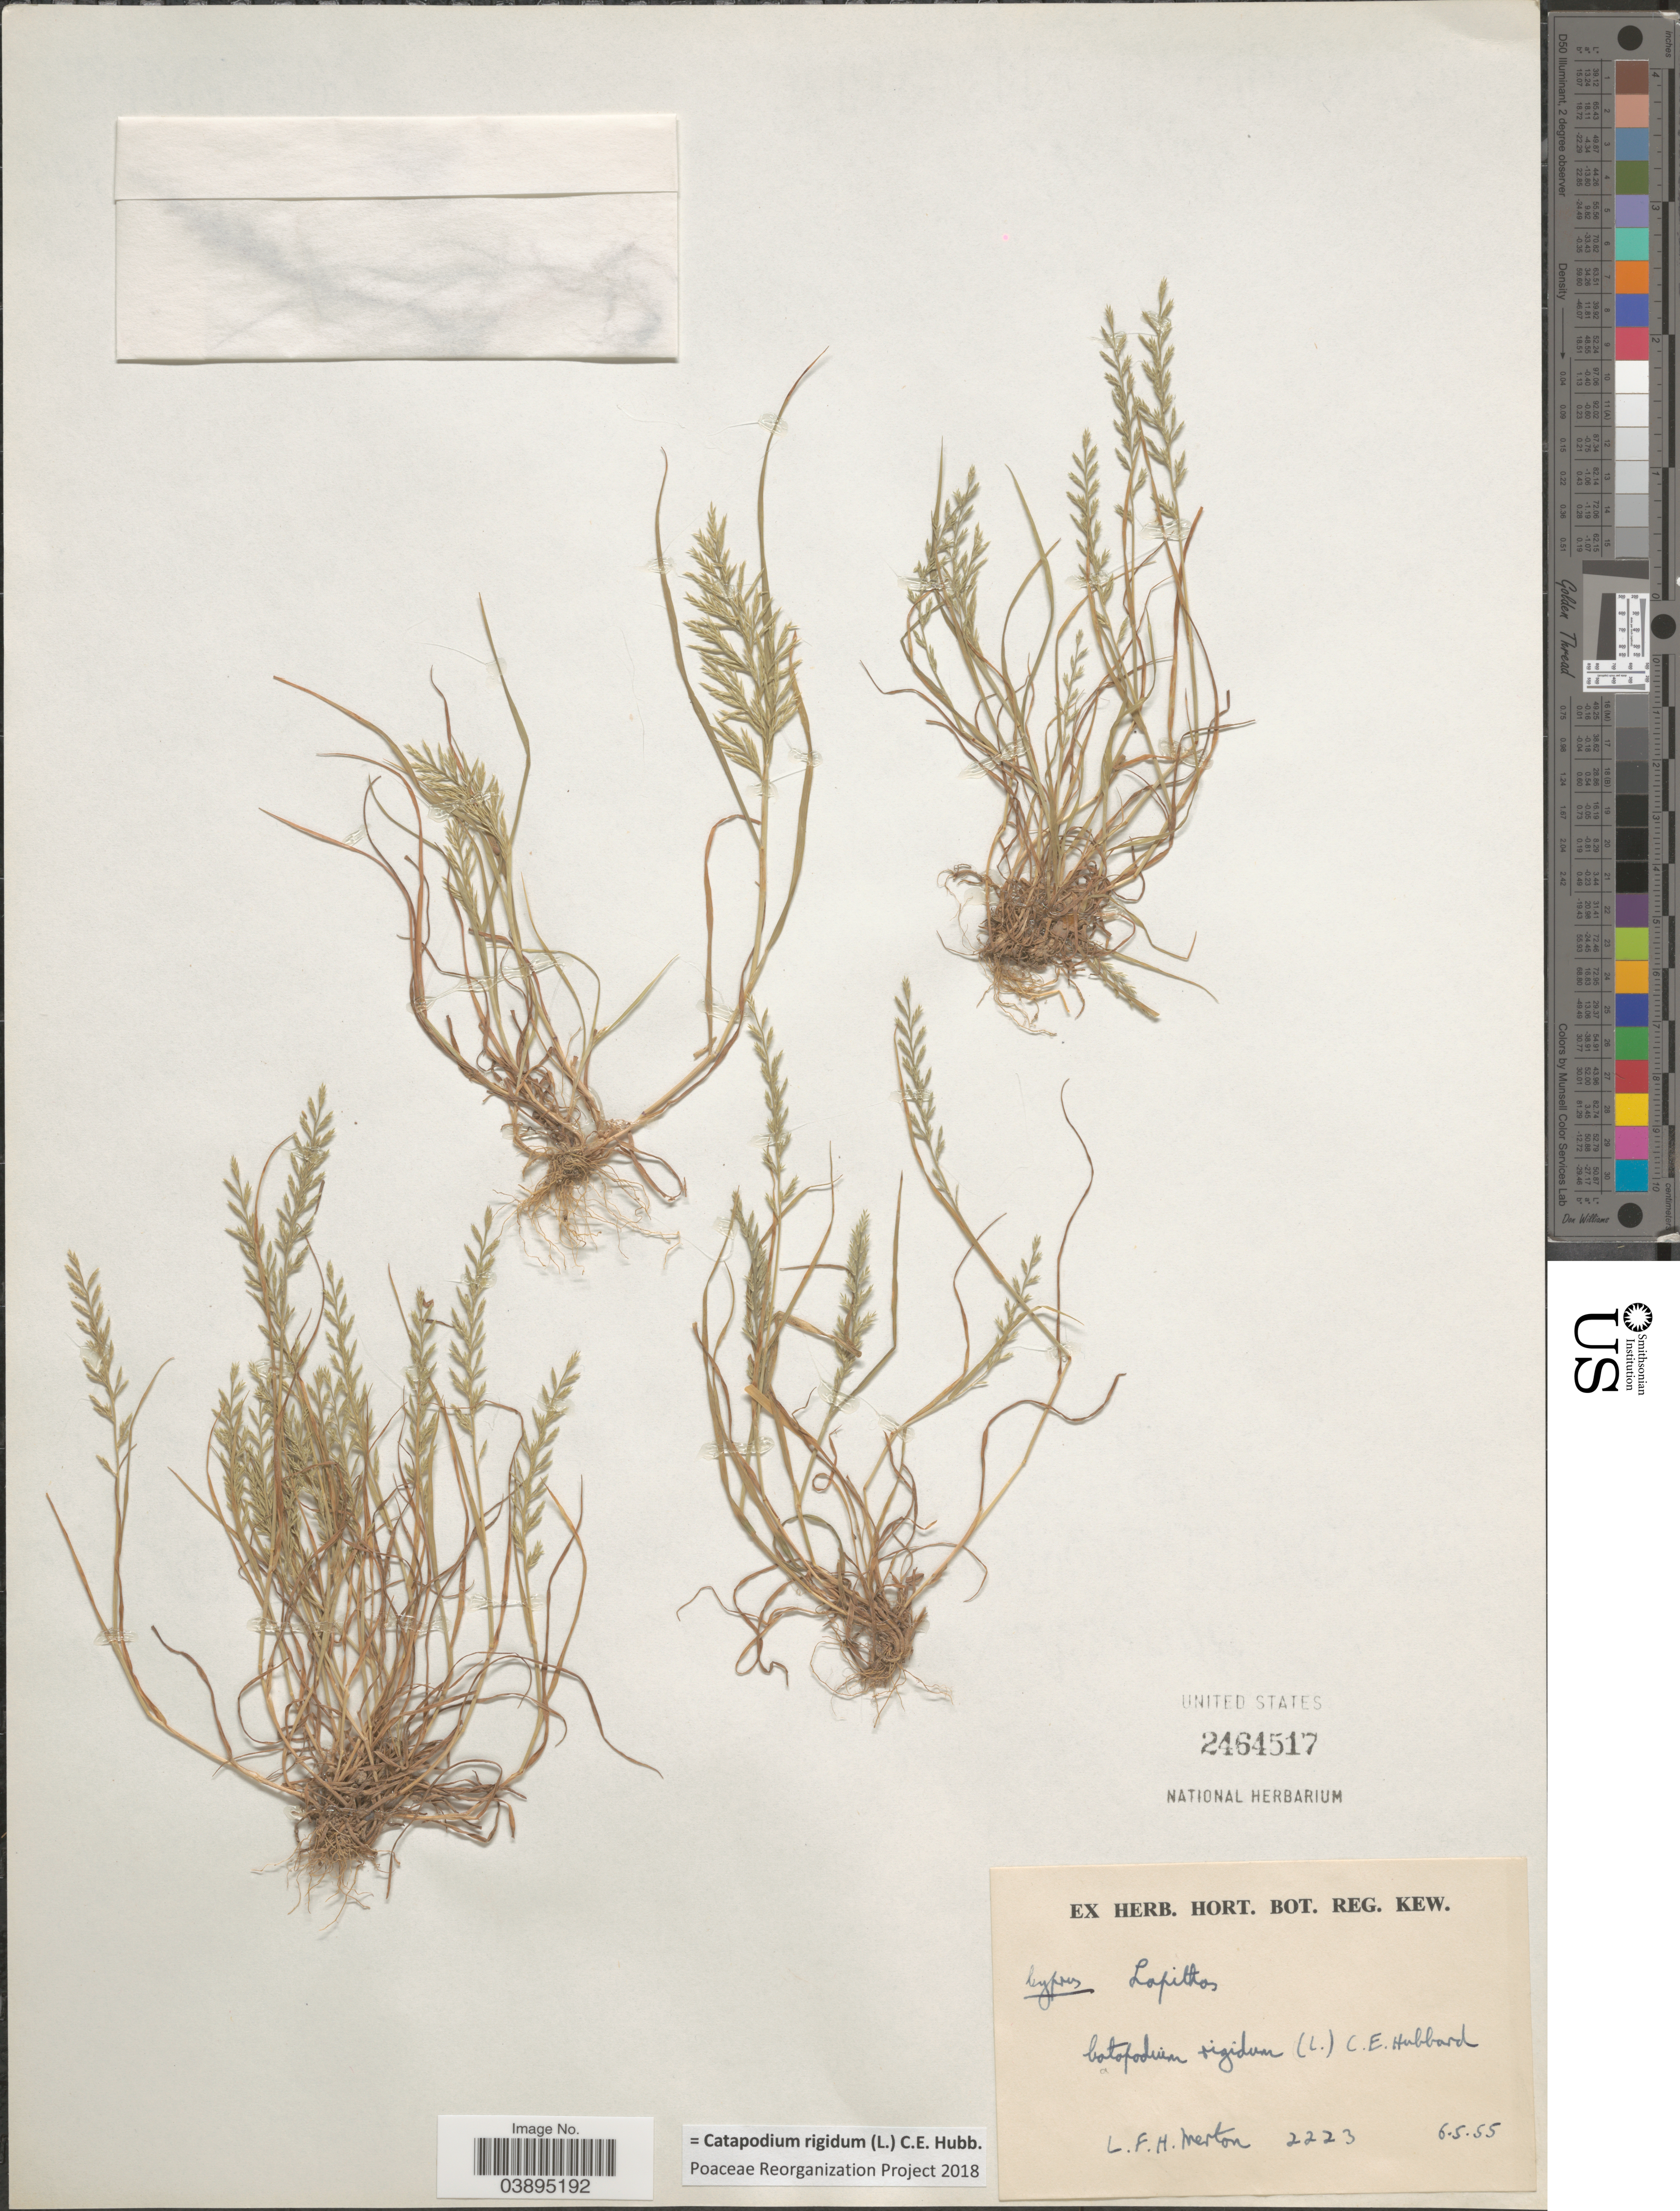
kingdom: Plantae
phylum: Tracheophyta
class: Liliopsida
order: Poales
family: Poaceae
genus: Catapodium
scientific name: Catapodium rigidum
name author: (L.) C.E. Hubb.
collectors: L. Merton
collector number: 2223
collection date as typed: Transcribed d/m/y: 6/5/55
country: Cyprus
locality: Lapithos.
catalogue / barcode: US 2464517